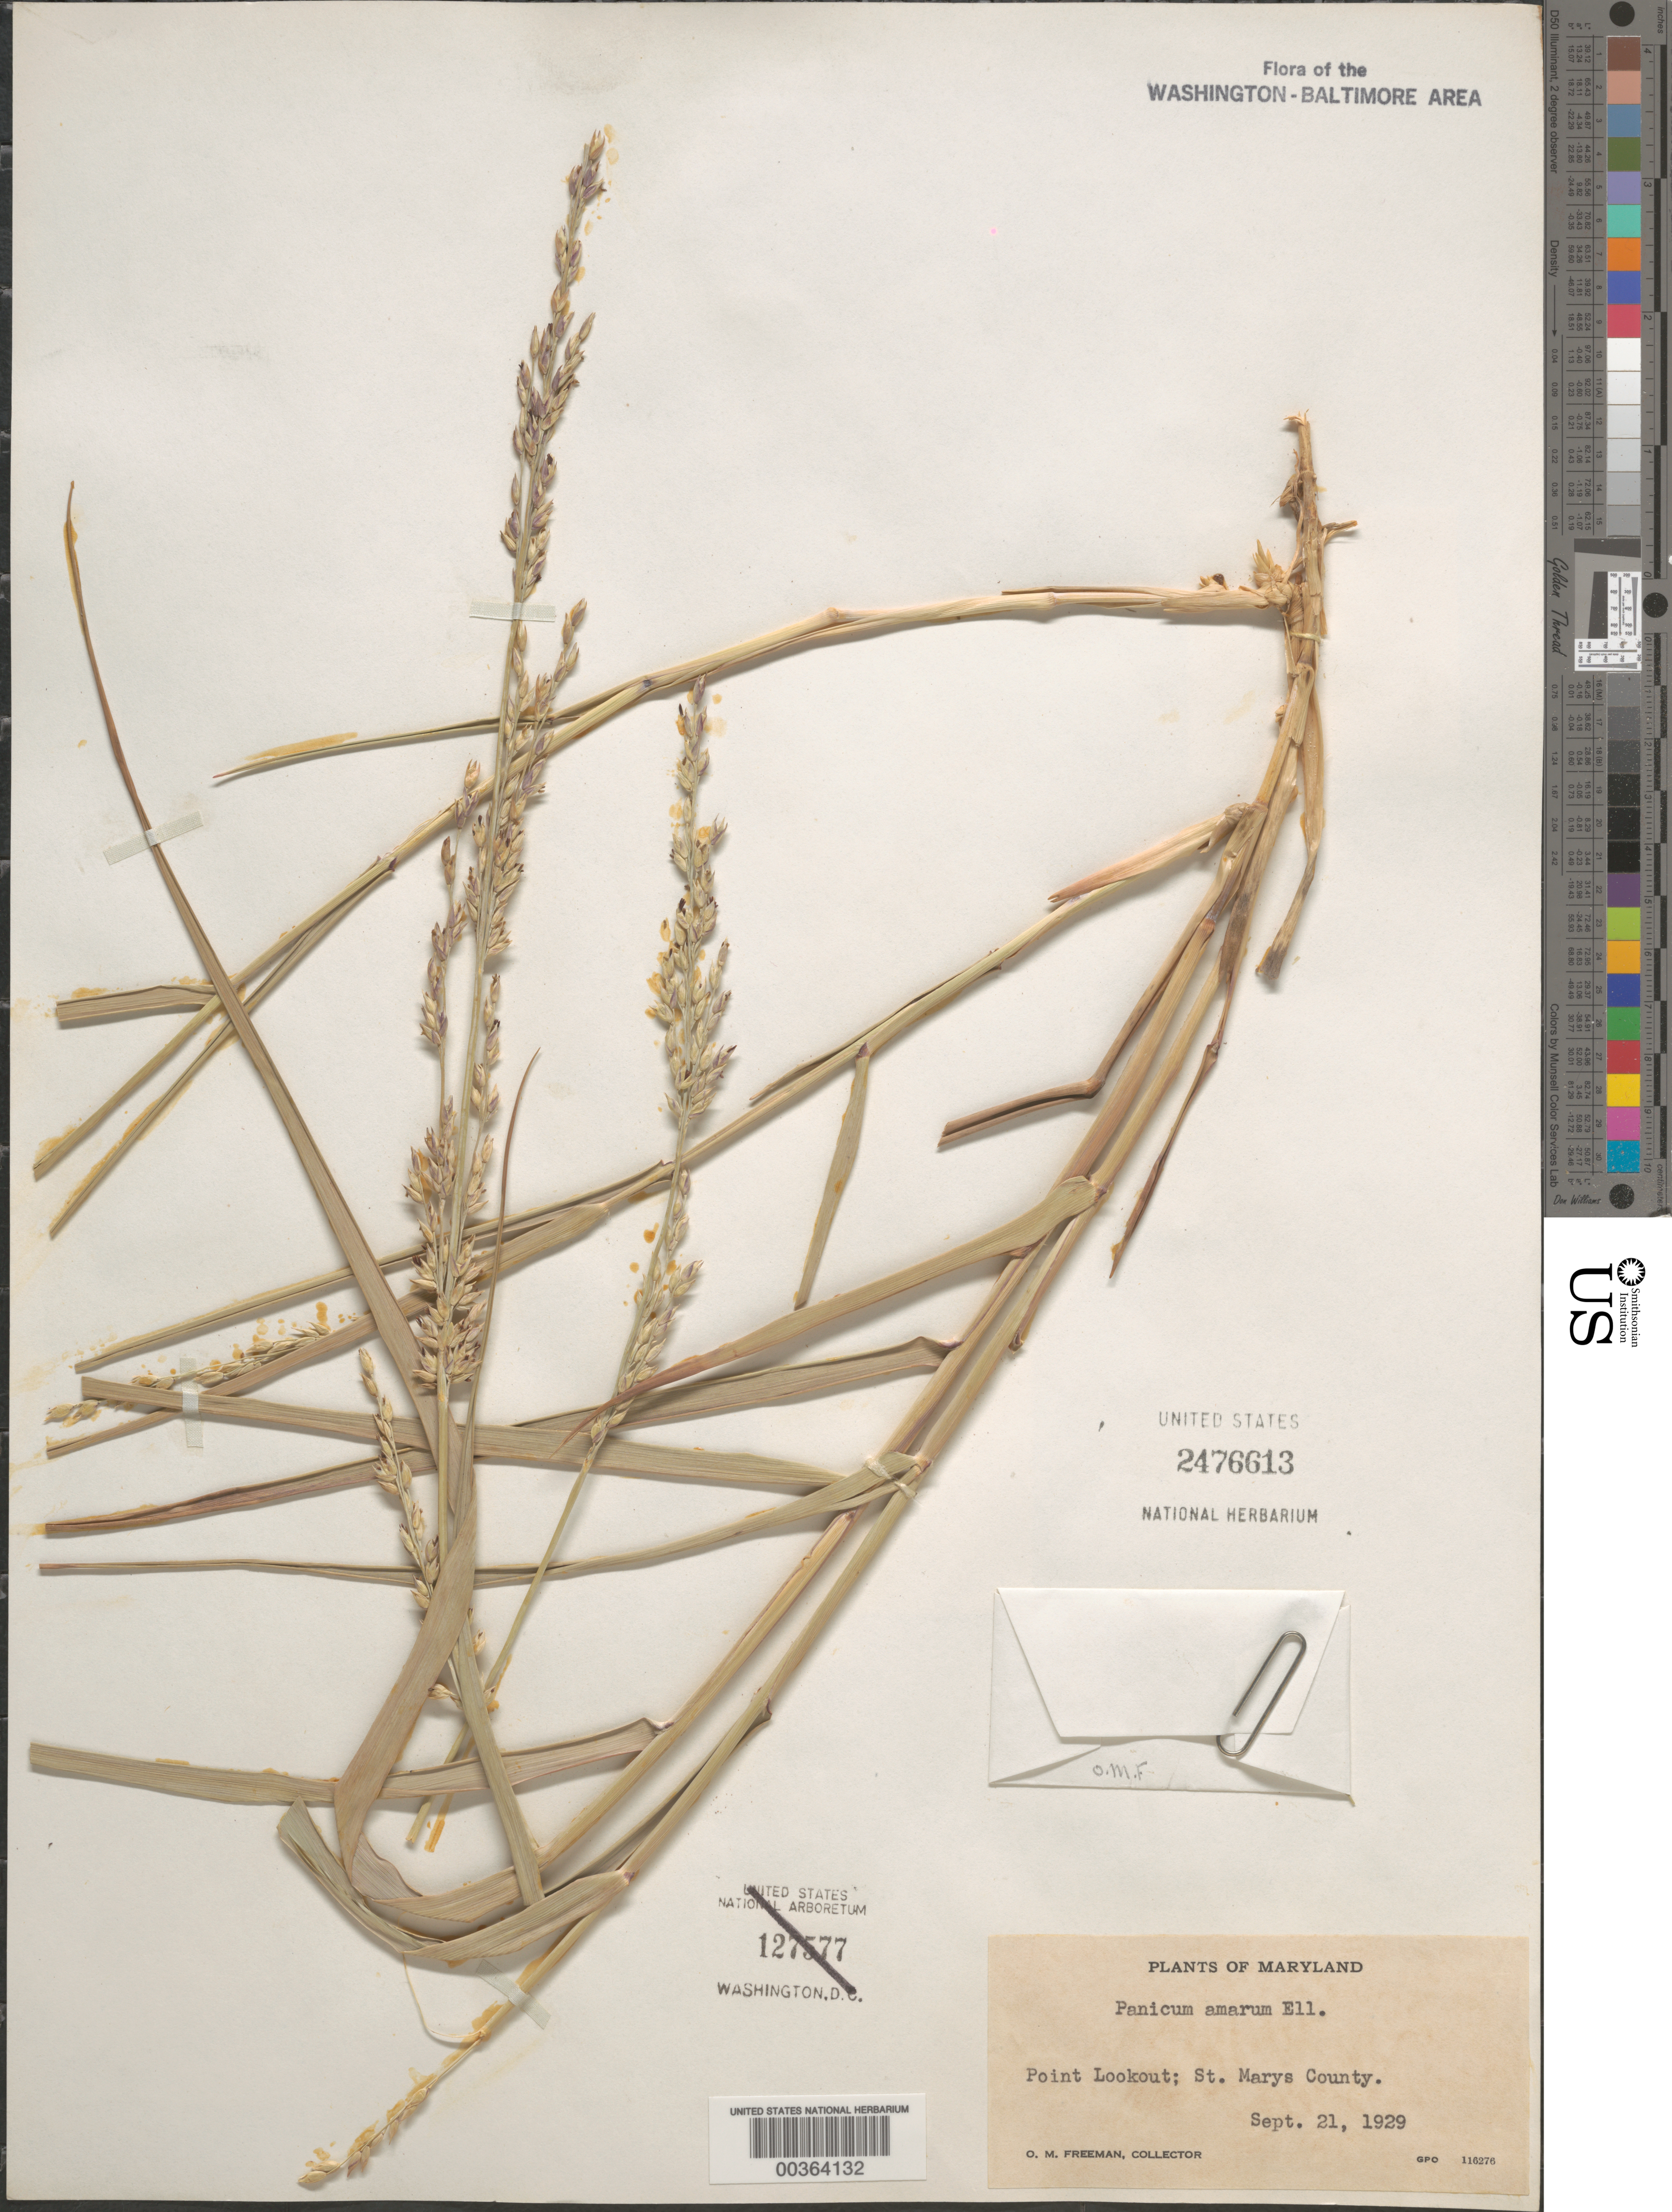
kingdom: Plantae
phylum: Tracheophyta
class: Liliopsida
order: Poales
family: Poaceae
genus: Panicum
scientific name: Panicum amarum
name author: Elliott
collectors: O. Freeman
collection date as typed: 21 Sep 1929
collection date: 1929-09-21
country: United States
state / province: Maryland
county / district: St. Mary's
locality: Point Lookout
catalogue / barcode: US 2476613